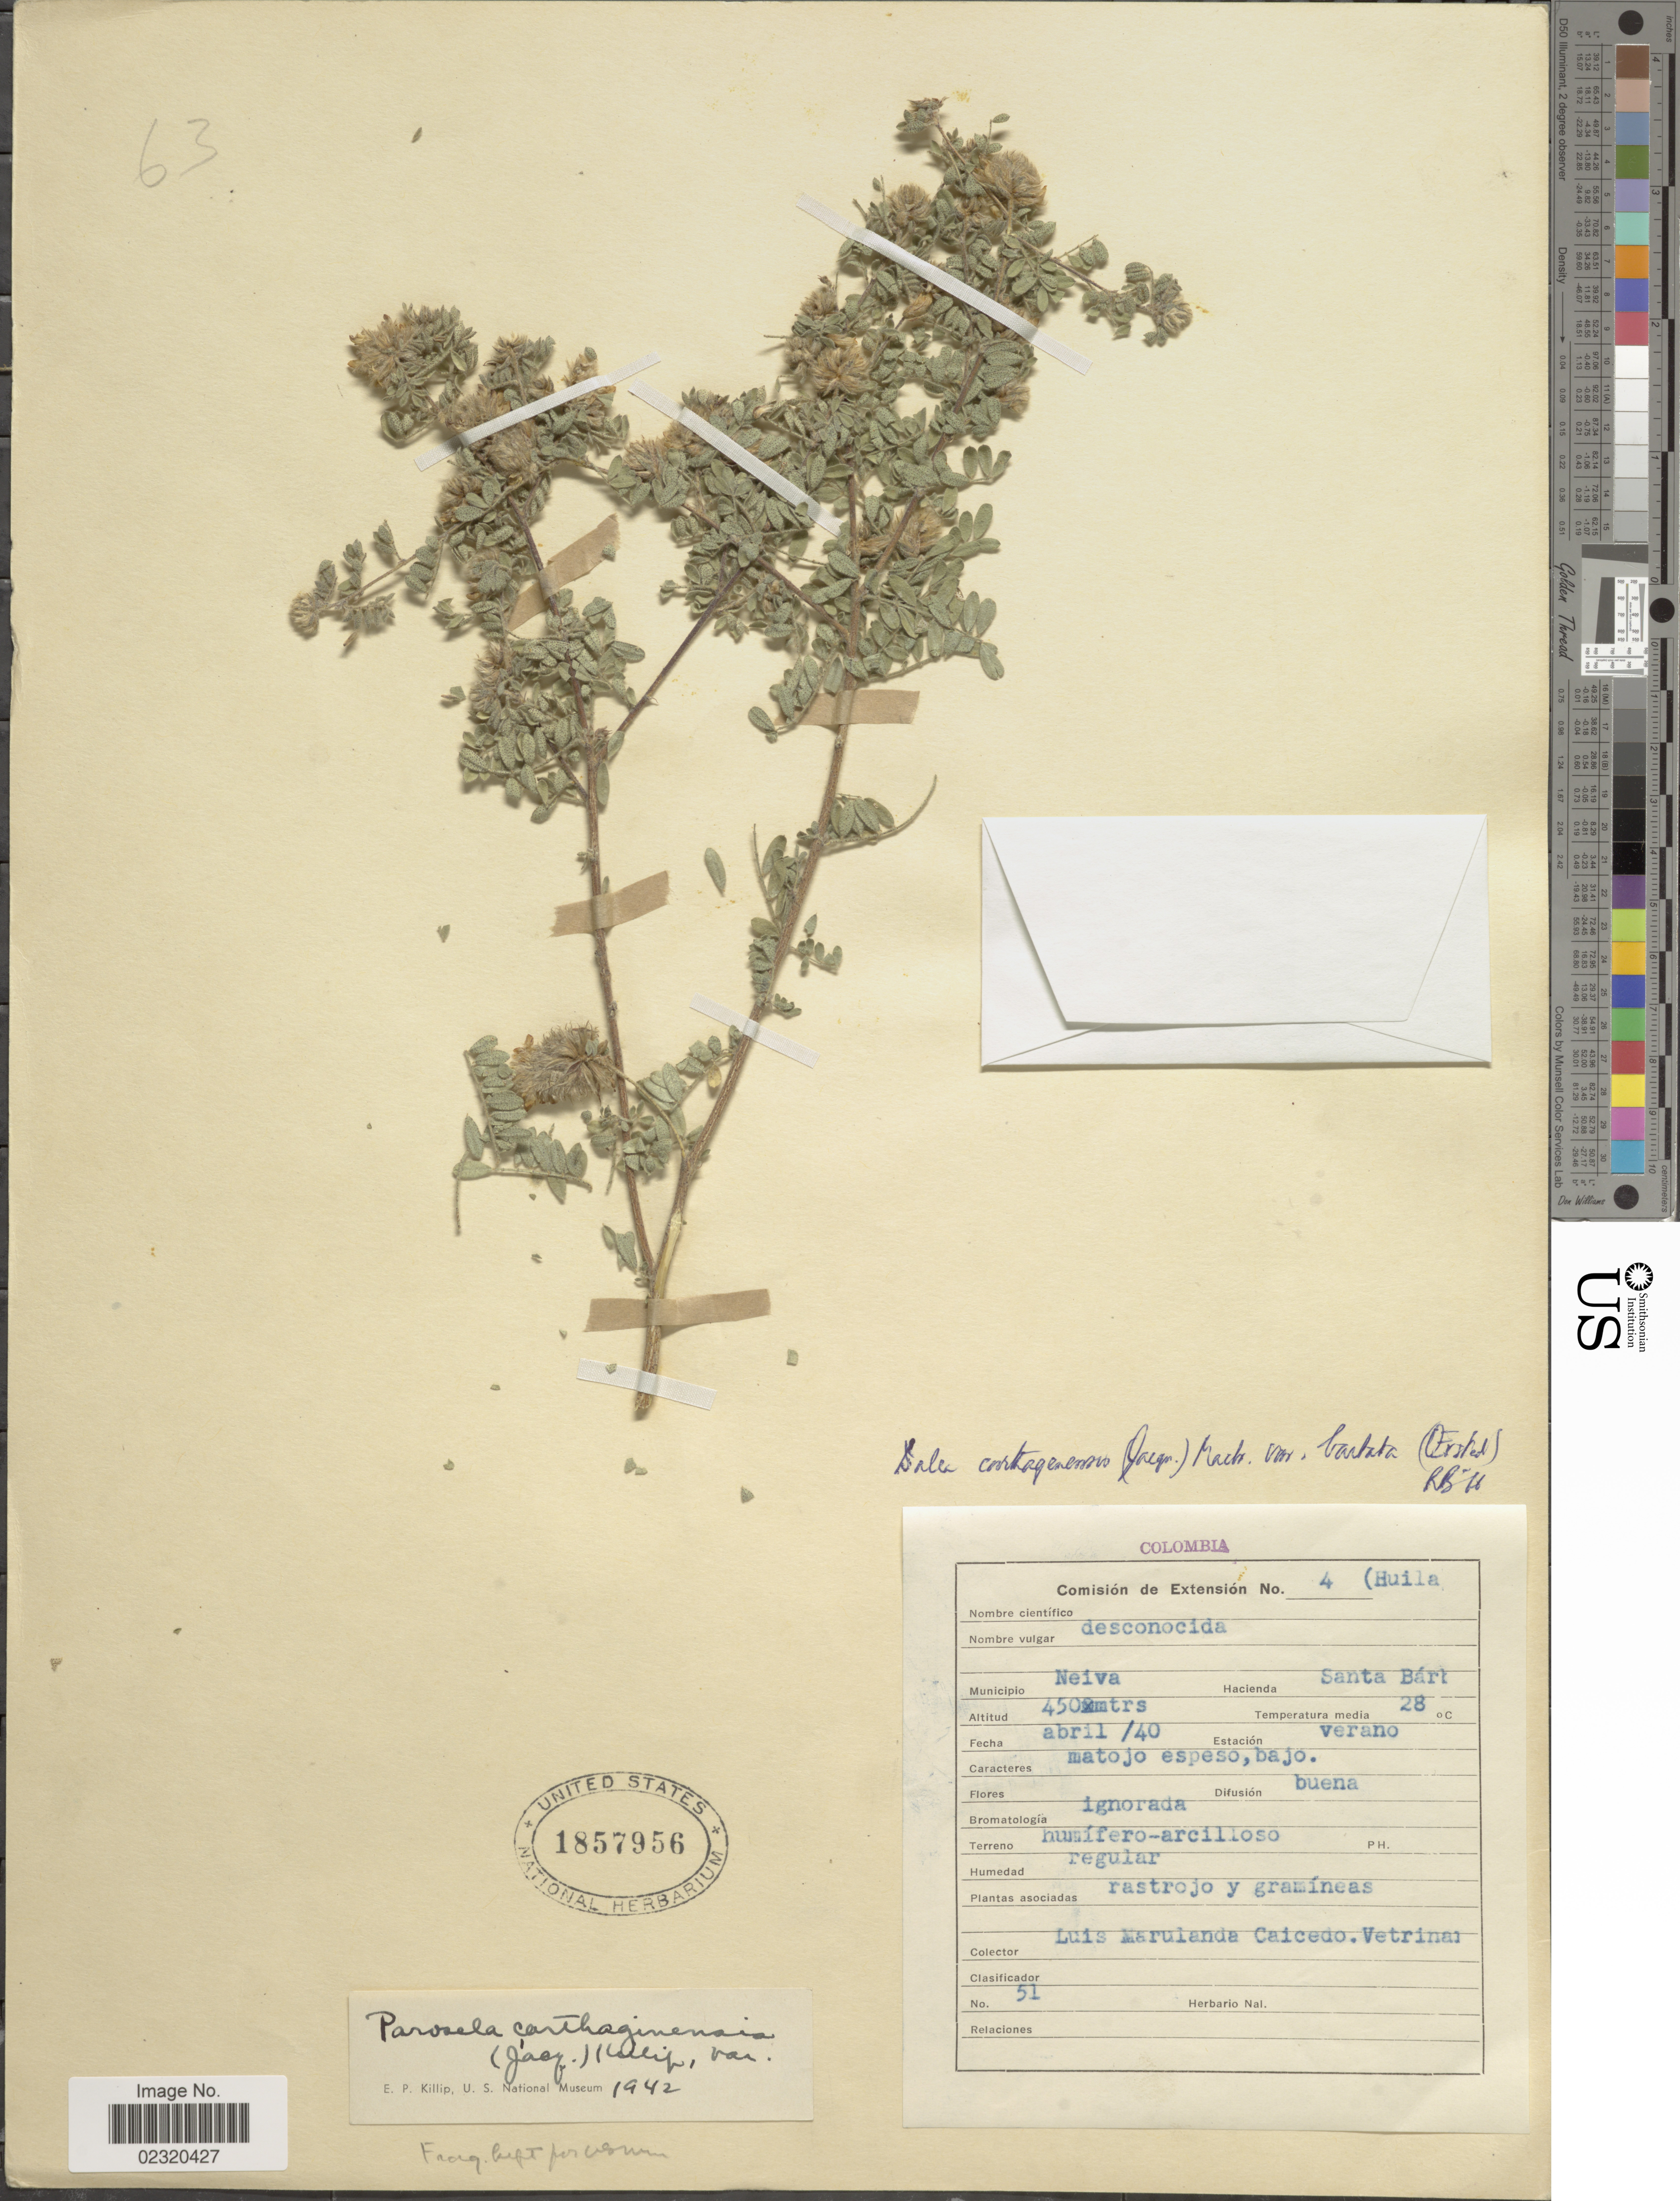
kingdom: Plantae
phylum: Tracheophyta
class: Magnoliopsida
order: Fabales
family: Fabaceae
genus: Dalea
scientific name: Dalea carthagenensis var. barbata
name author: (Oerst.) Barneby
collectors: L. Marulanda Caicedo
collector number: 51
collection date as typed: Transcribed d/m/y: /4/40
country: Colombia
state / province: Huila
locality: Municipio Neiva, Hacienda Santa Bart [interpreted]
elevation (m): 450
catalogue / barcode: US 1857956